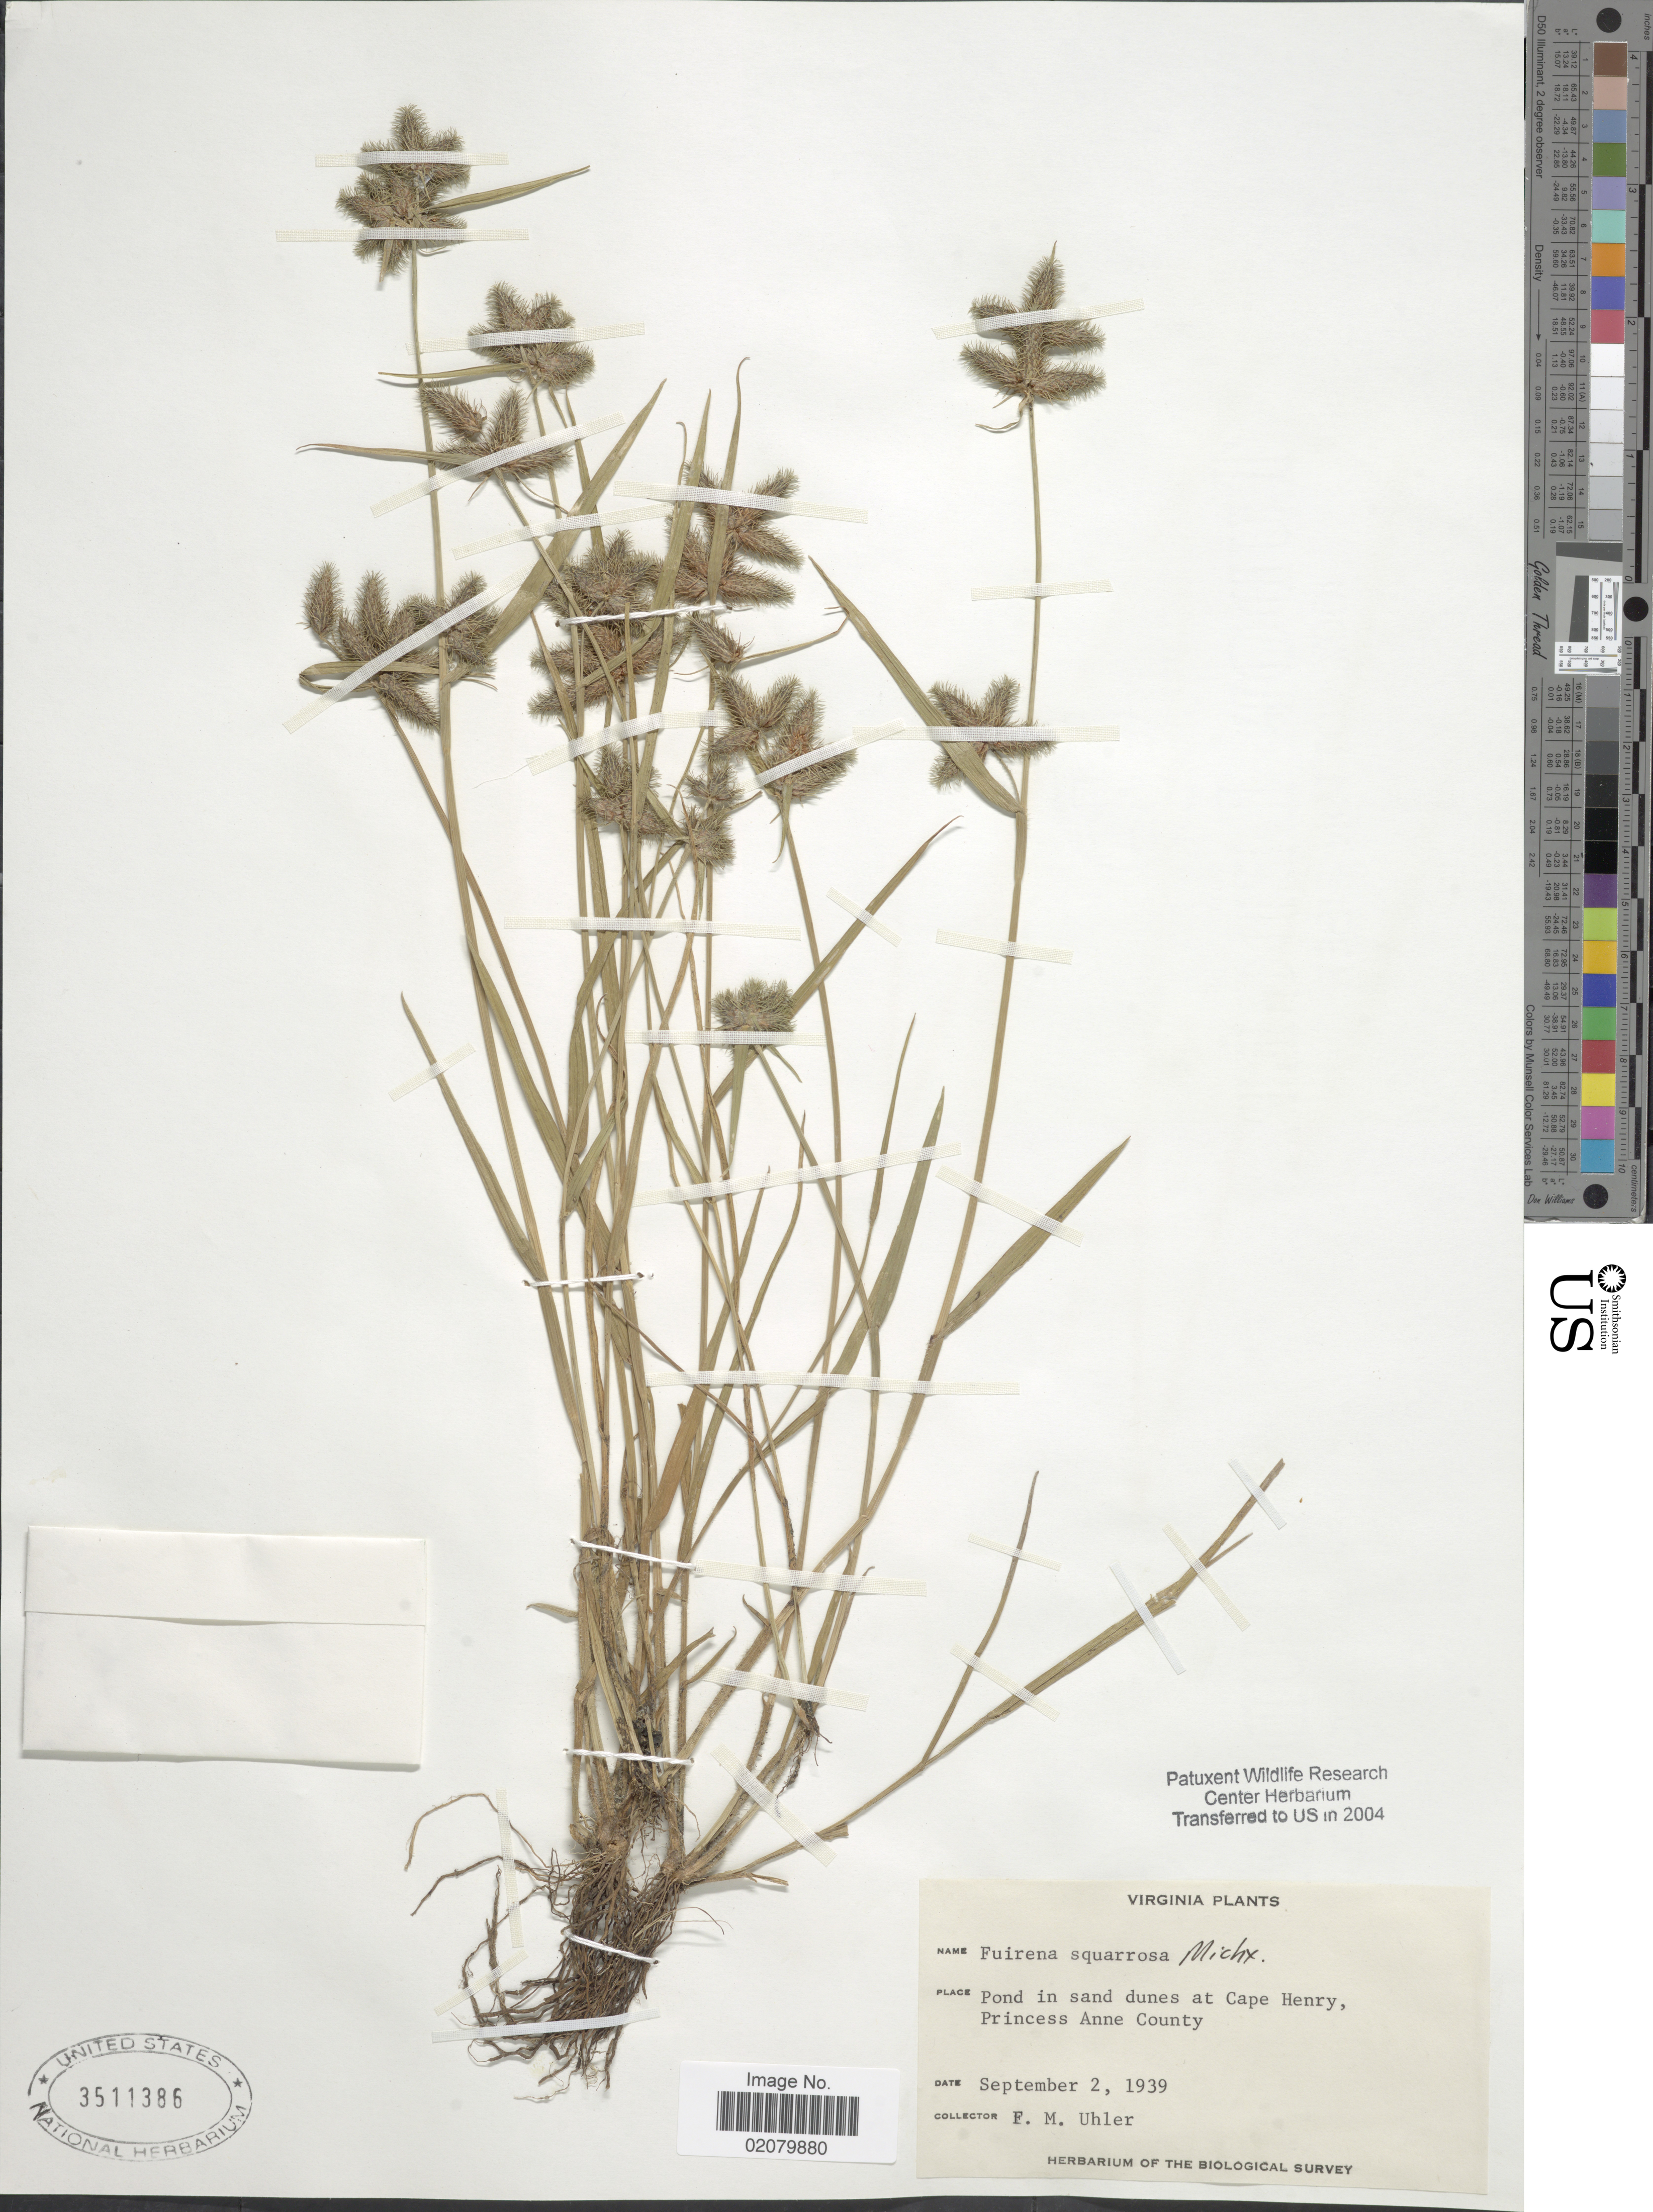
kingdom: Plantae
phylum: Tracheophyta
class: Liliopsida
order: Poales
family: Cyperaceae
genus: Fuirena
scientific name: Fuirena squarrosa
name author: Michx.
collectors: F. M. Uhler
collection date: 1939-09-02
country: United States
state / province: Virginia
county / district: City of Virginia Beach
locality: Pond in sand dunes at Cape Henry, Princess Anne County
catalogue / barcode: US 3511386